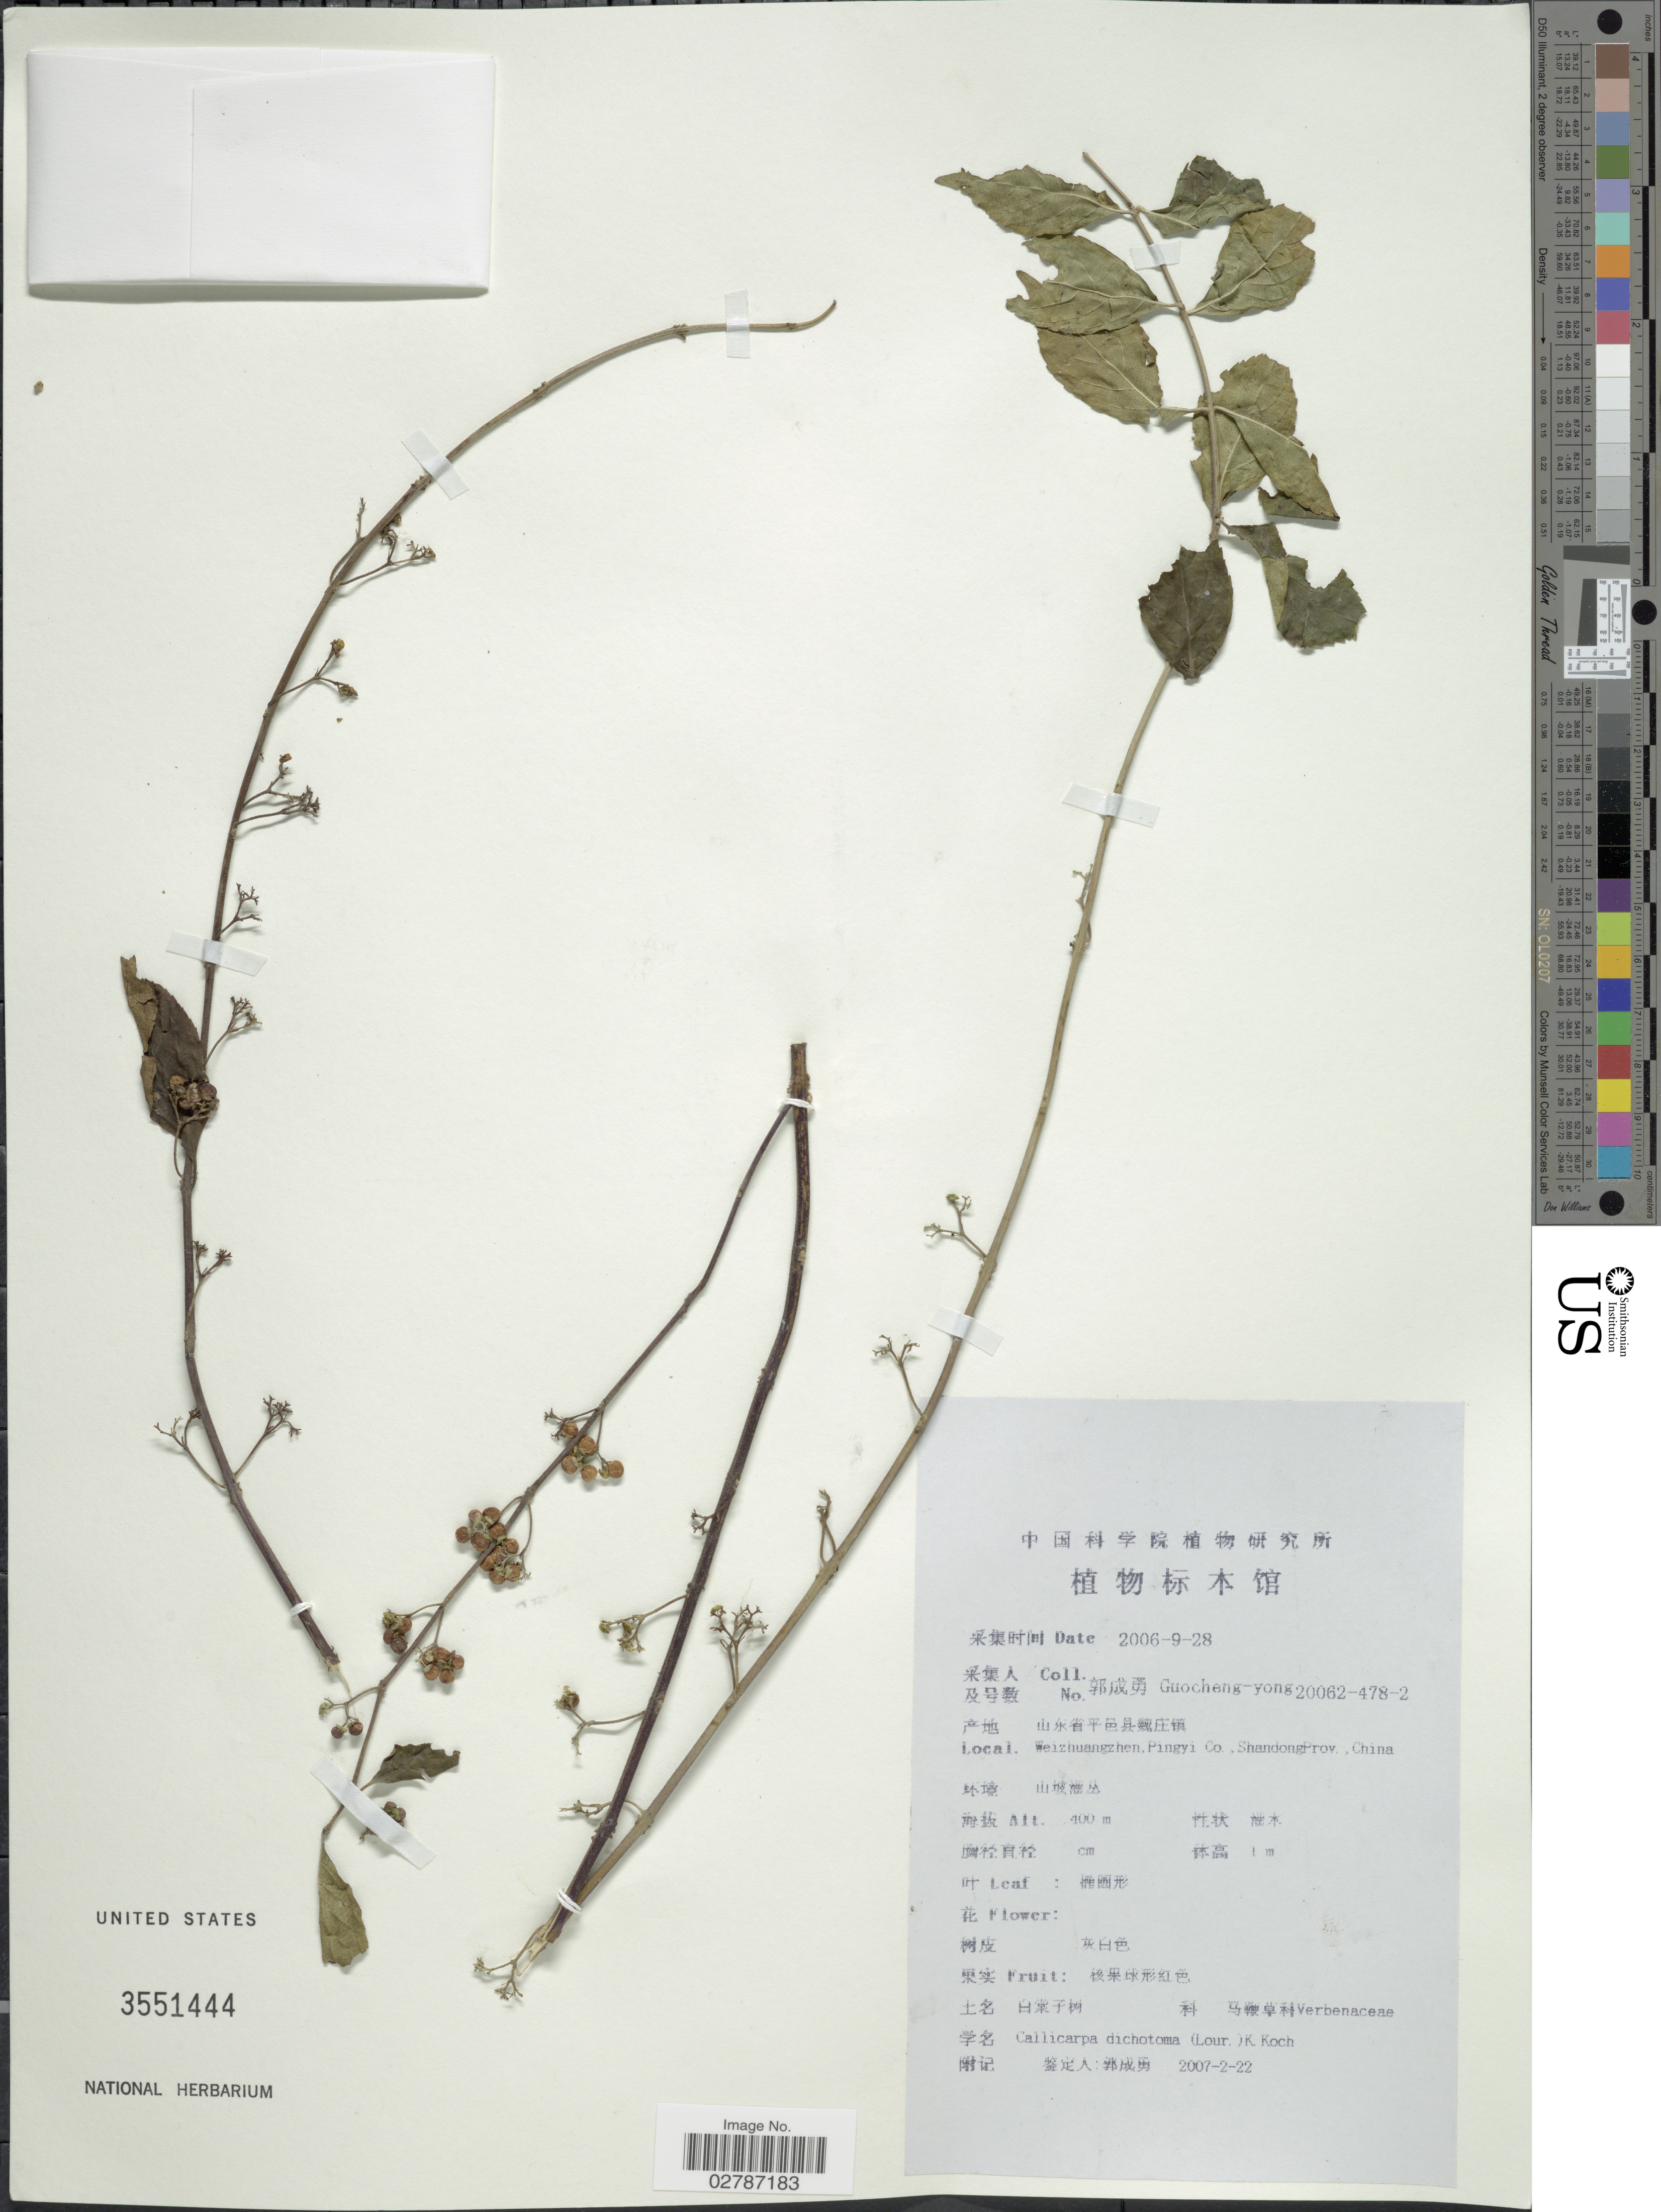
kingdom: Plantae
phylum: Tracheophyta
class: Magnoliopsida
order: Lamiales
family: Lamiaceae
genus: Callicarpa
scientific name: Callicarpa dichotoma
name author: (Lour.) K. Koch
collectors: Guo cheng-yong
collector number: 20062-478-2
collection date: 2006-09-28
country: China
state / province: Shandong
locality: Weizhuangzhen, Pingyi Co.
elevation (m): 400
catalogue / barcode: US 3551444